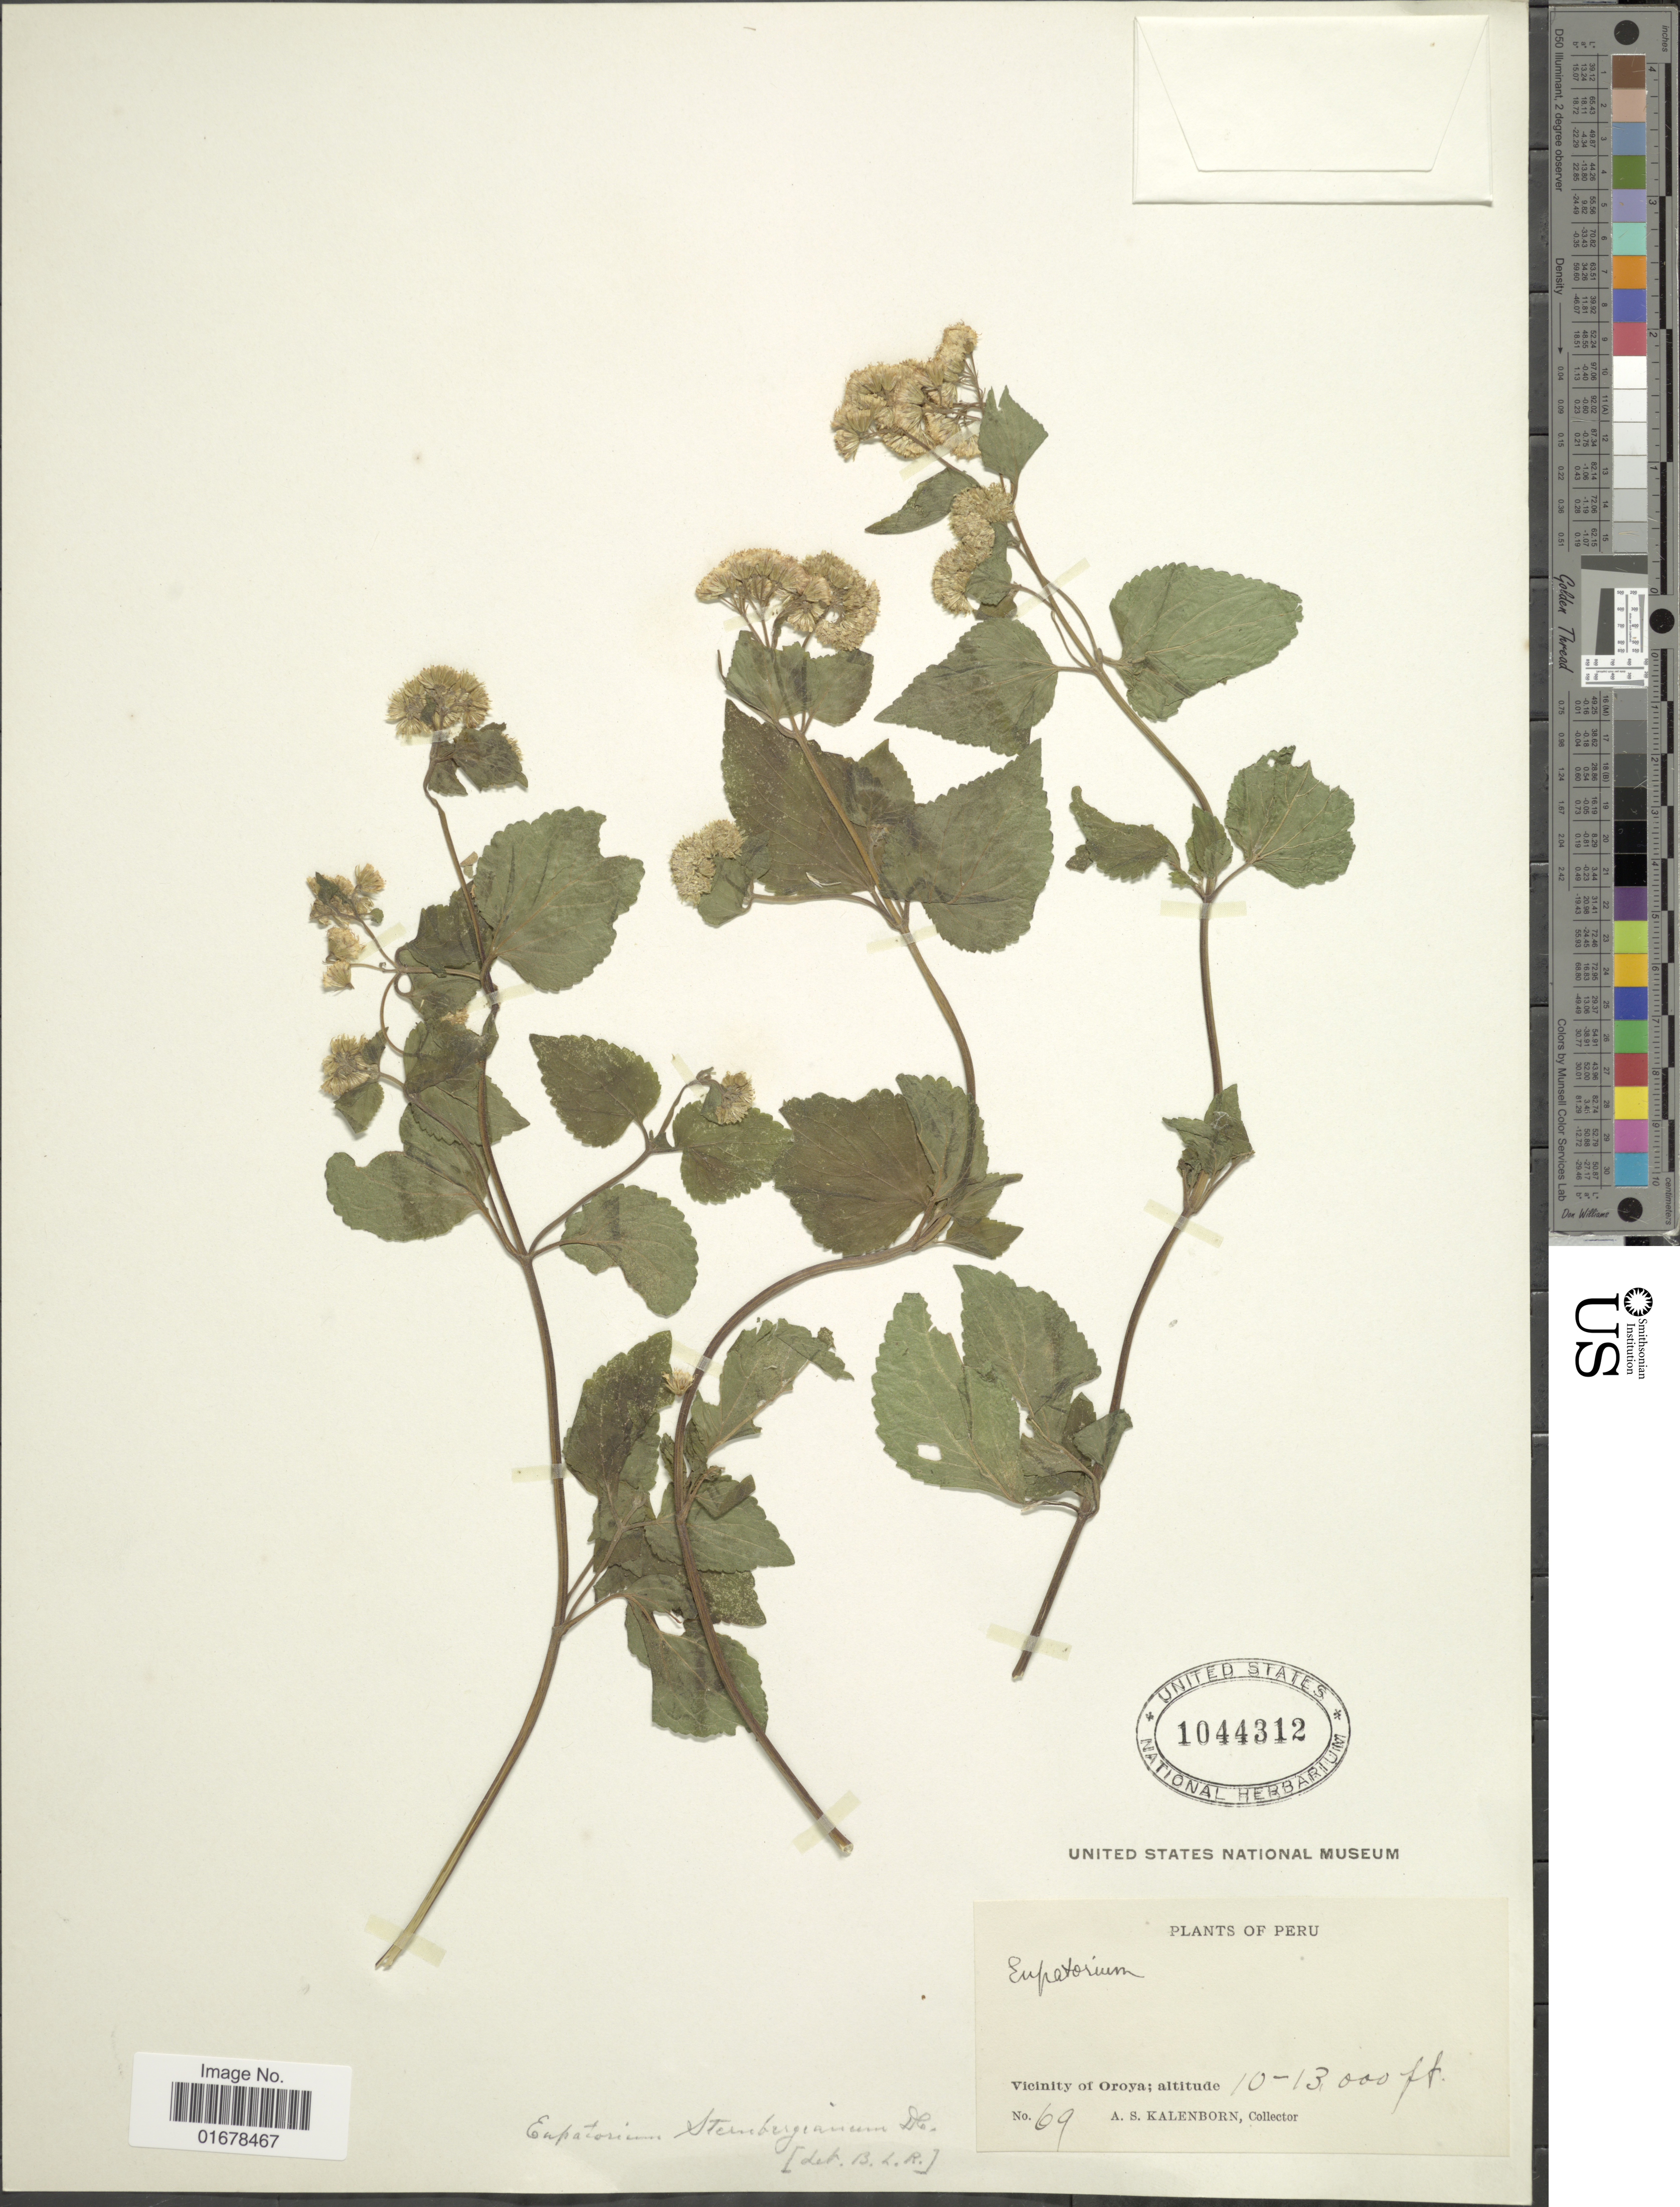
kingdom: Plantae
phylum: Tracheophyta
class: Magnoliopsida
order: Asterales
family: Asteraceae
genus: Ageratina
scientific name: Ageratina sternbergiana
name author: (DC.) R.M. King & H. Rob.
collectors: A. Kalenborn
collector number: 69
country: Peru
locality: Vicinity of Oroya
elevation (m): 3048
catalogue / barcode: US 1044312